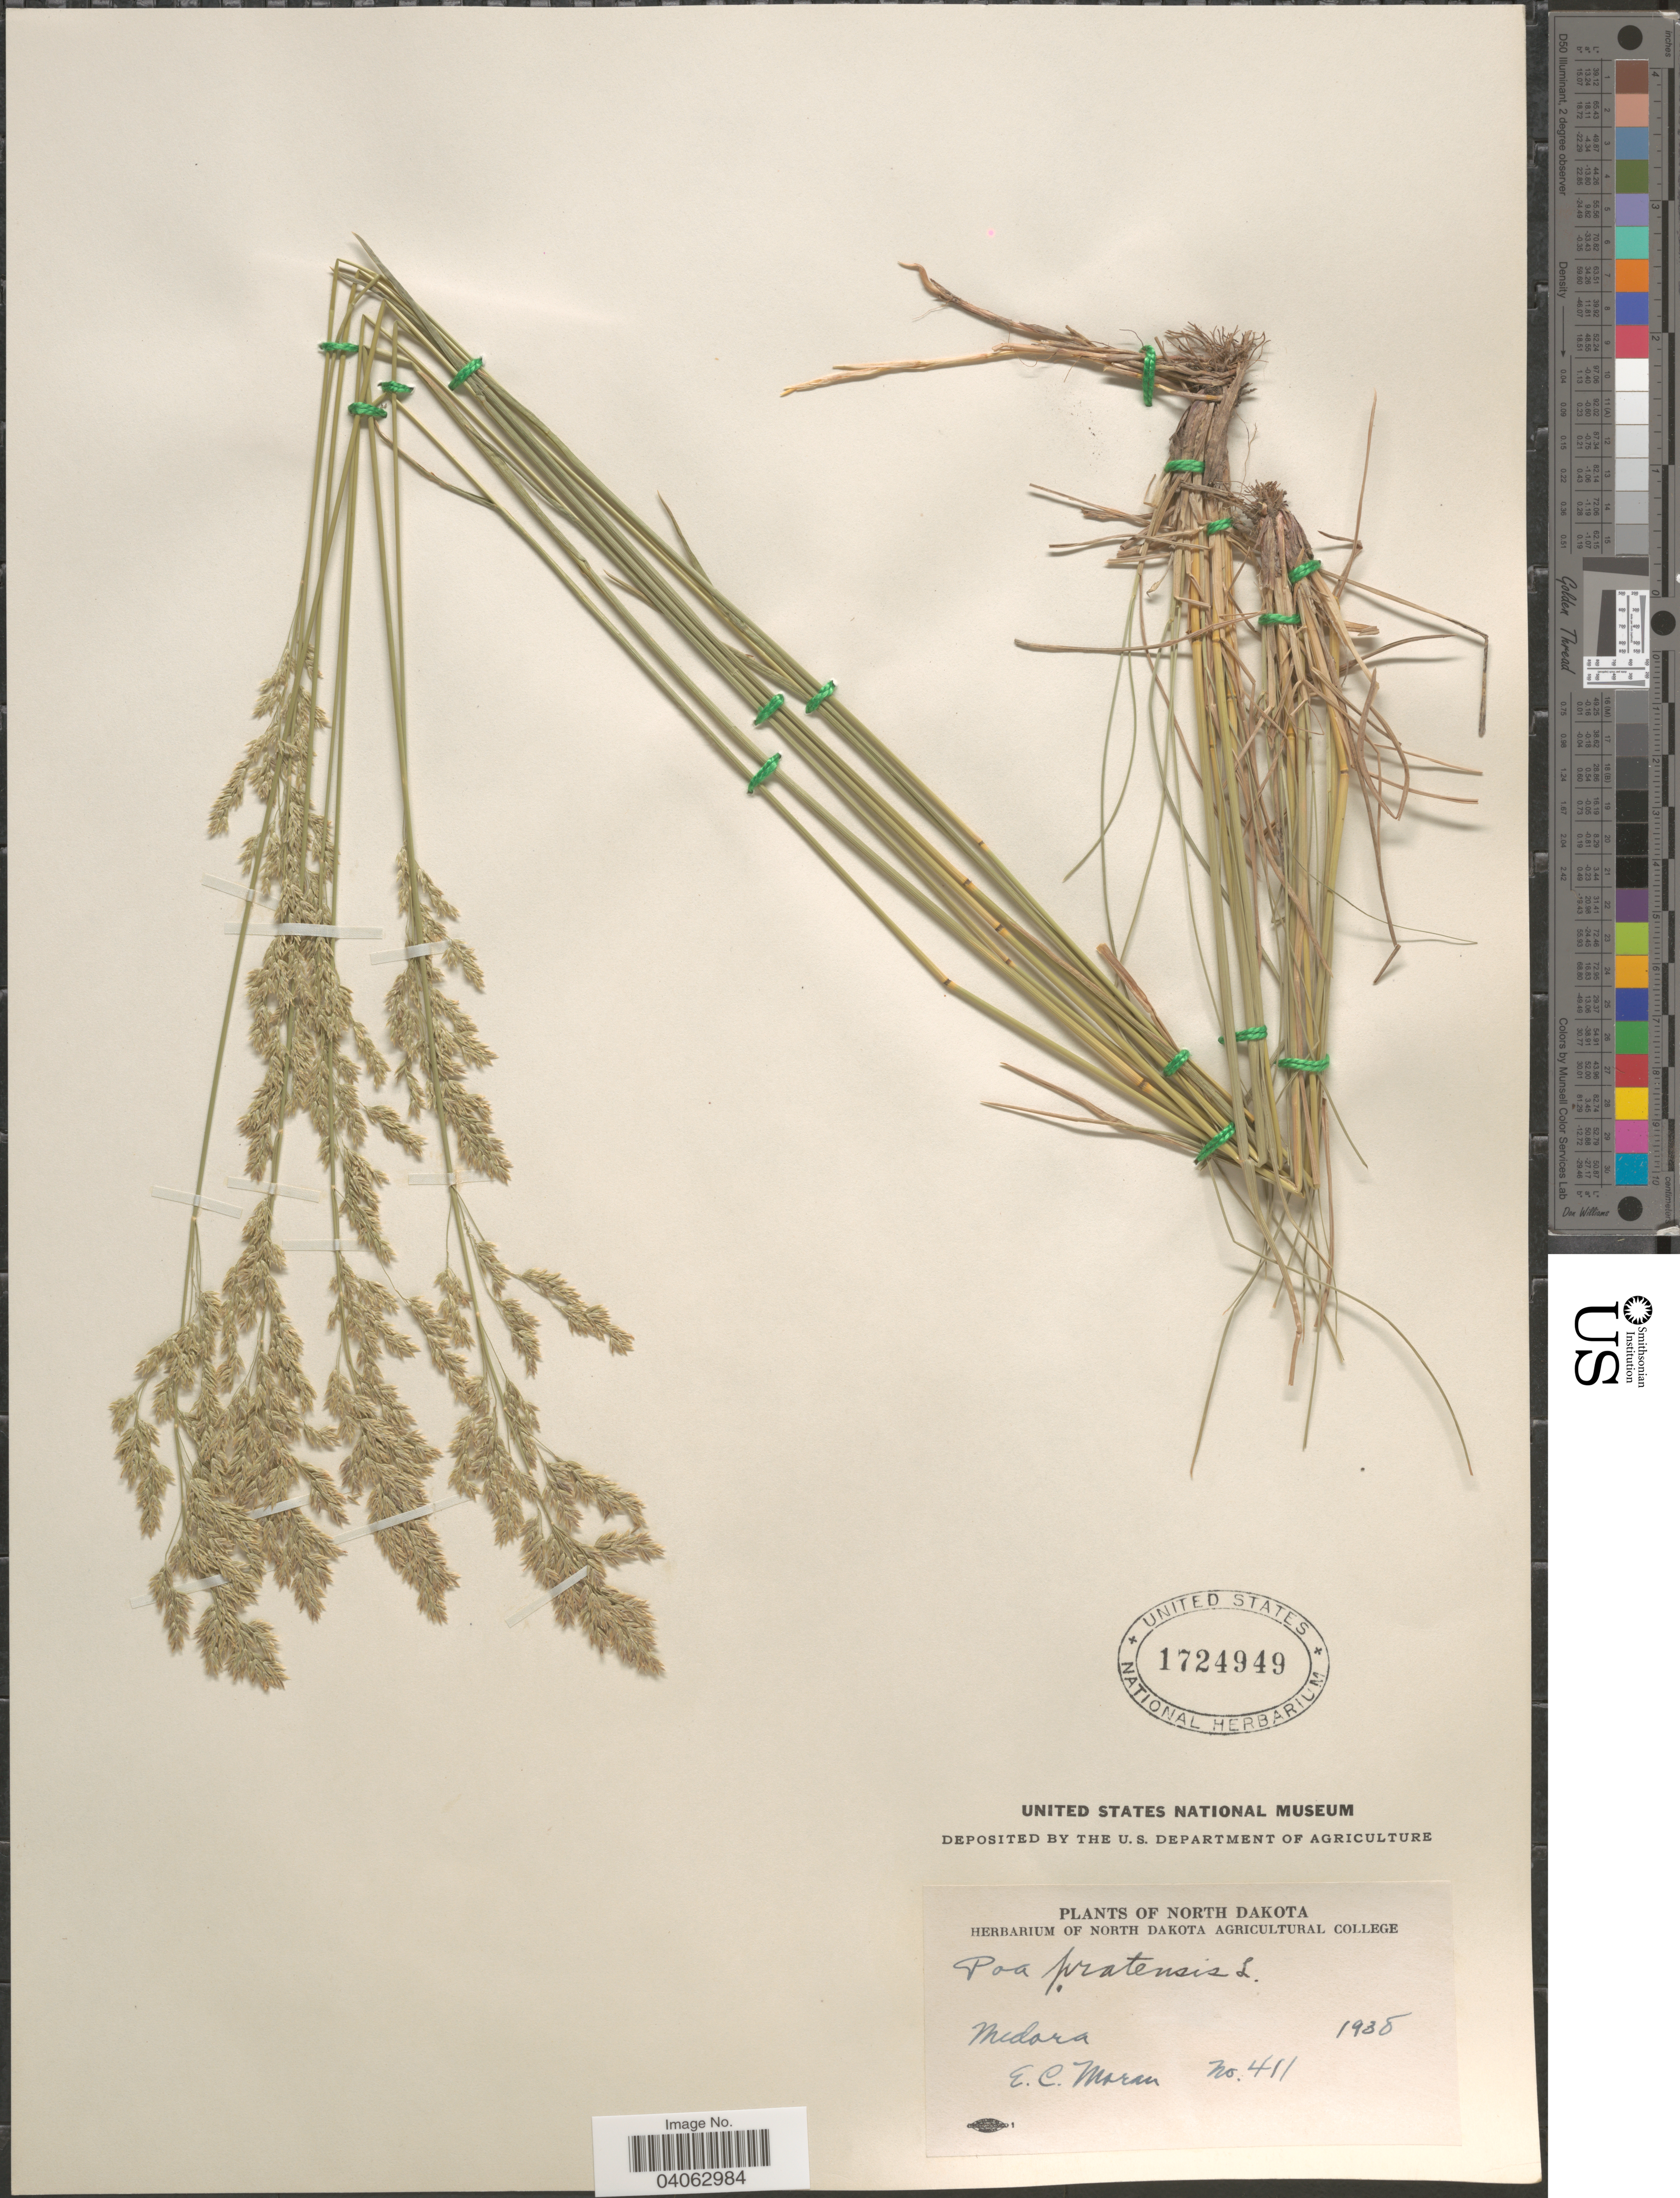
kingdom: Plantae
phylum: Tracheophyta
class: Liliopsida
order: Poales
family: Poaceae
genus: Poa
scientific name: Poa pratensis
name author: L.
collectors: E. C. Moran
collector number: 411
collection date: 1938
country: United States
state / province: North Dakota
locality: Medora.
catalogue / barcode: US 1724949